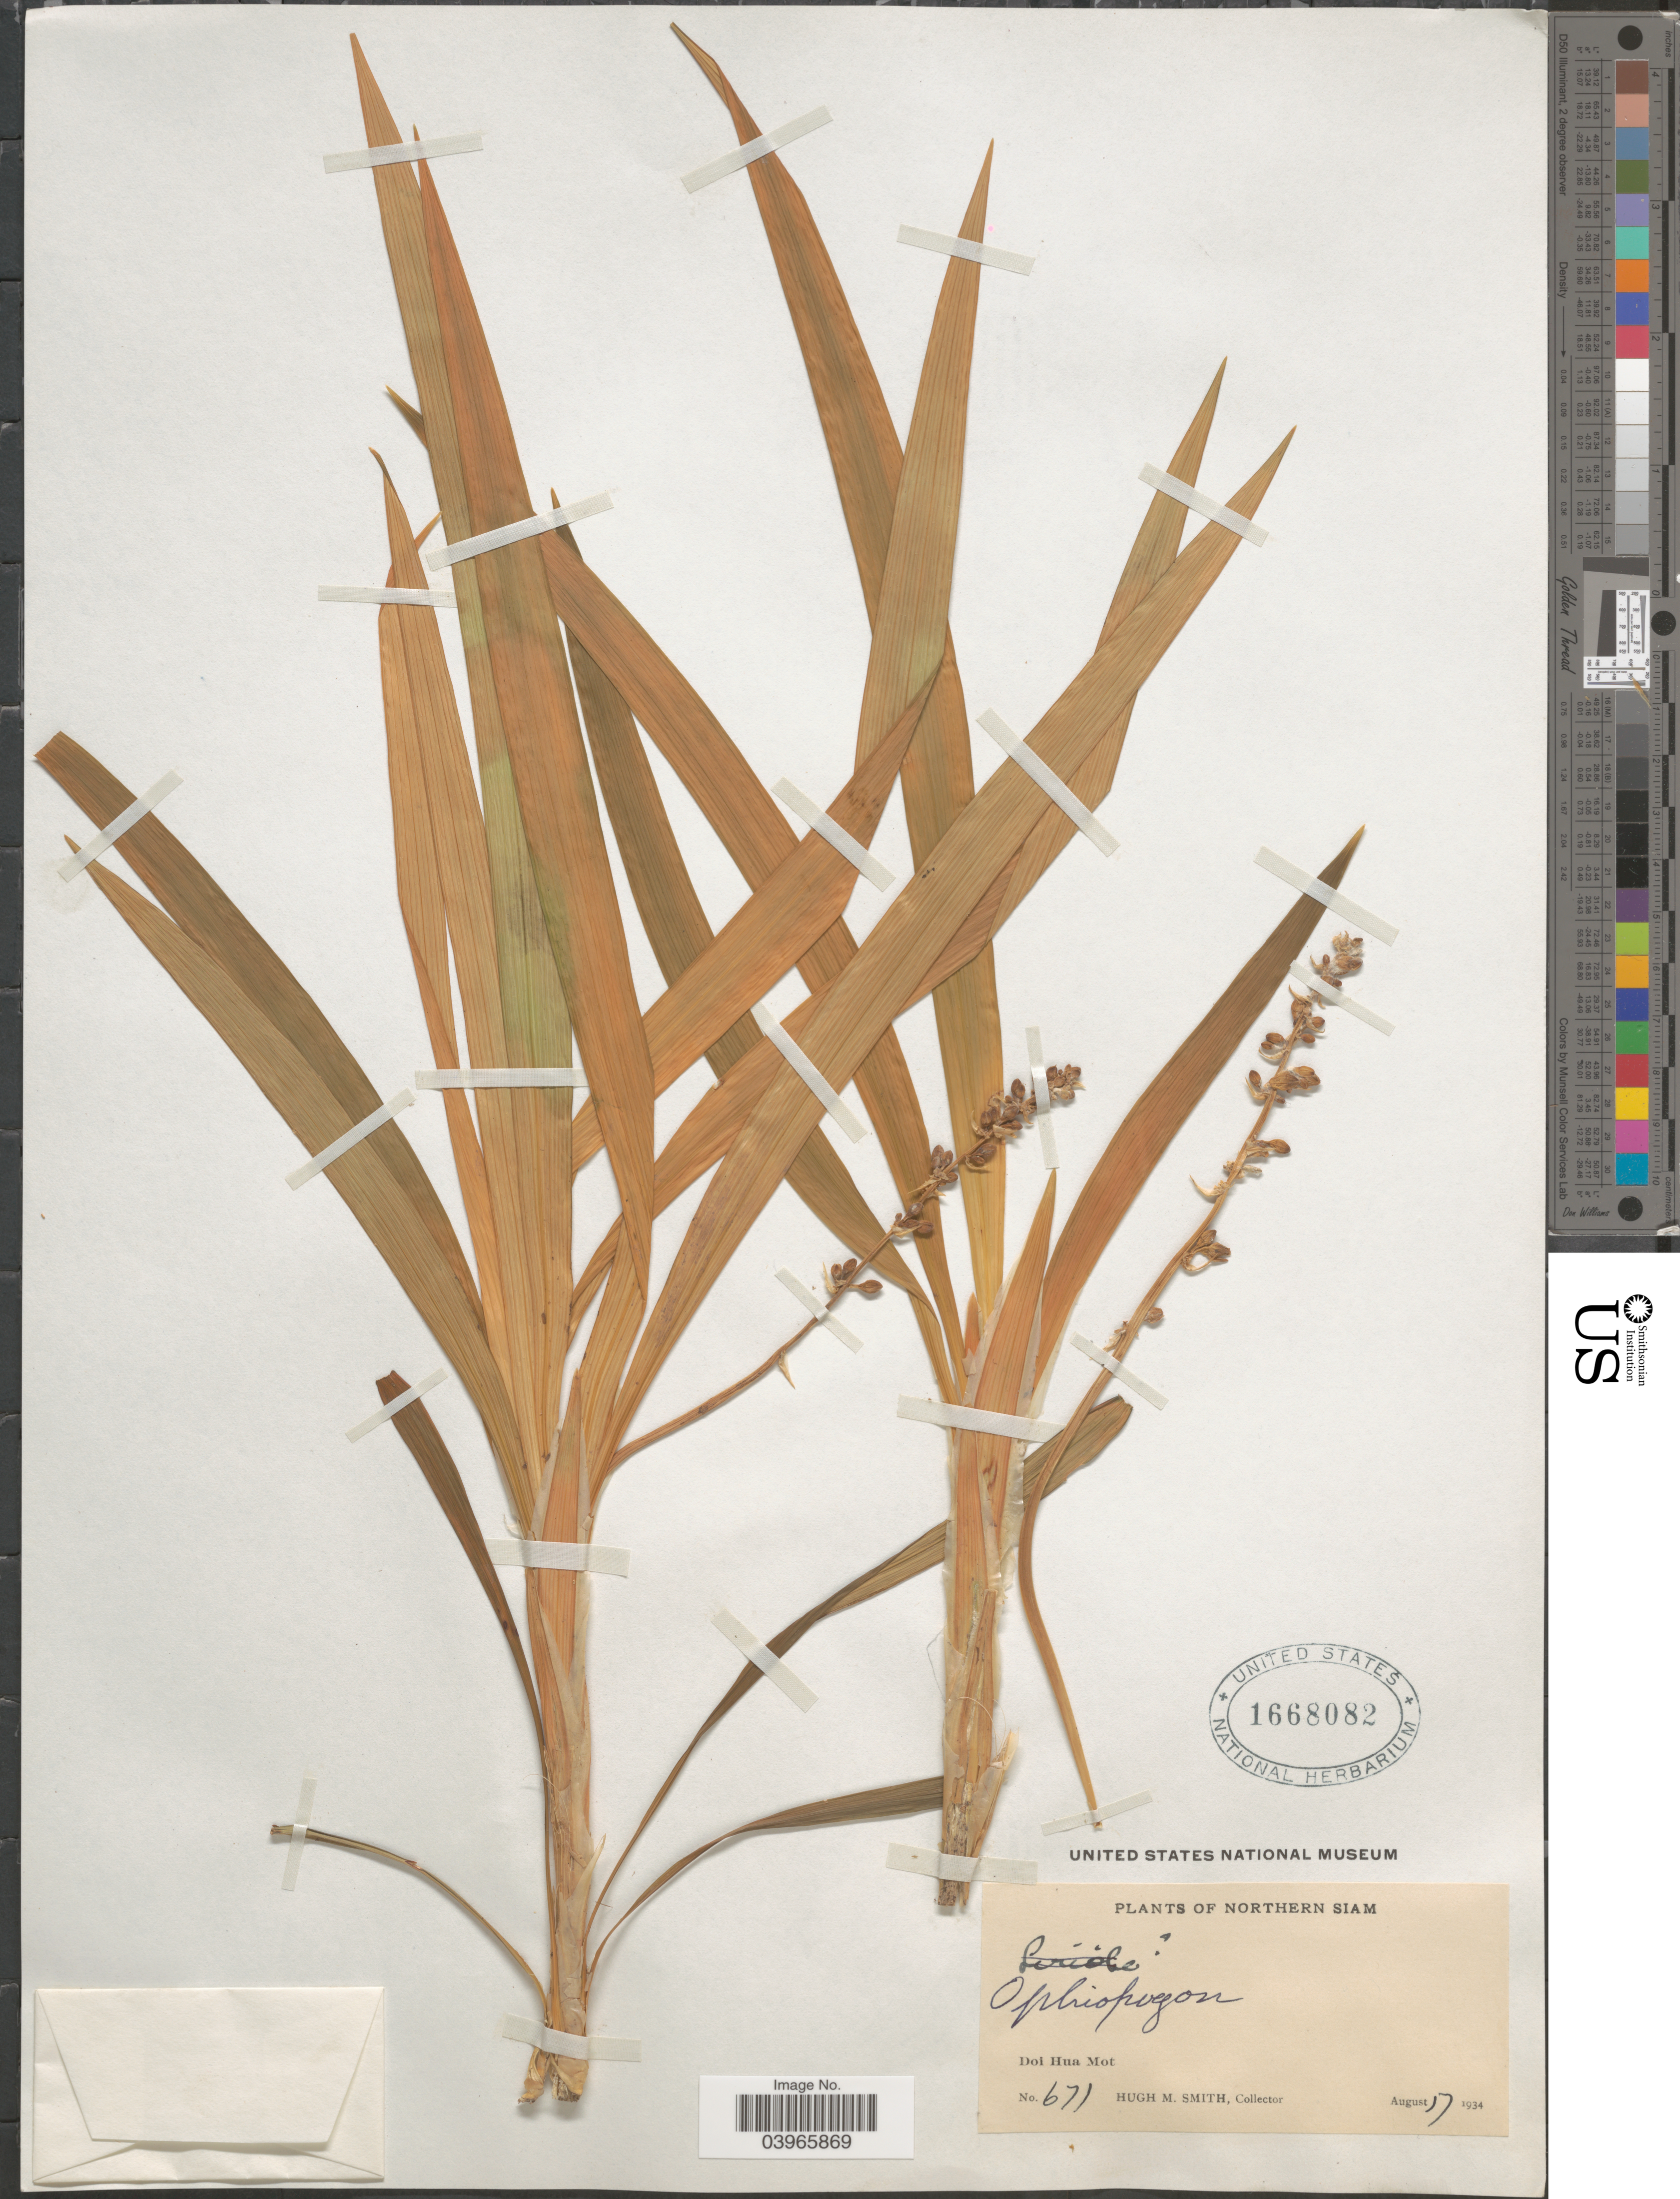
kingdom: Plantae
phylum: Tracheophyta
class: Liliopsida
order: Asparagales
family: Asparagaceae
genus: Ophiopogon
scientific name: Ophiopogon sp.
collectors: H. M. Smith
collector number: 671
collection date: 1934-08-17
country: Thailand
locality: Northern Siam. Doi Hua Mot.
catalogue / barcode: US 1668082